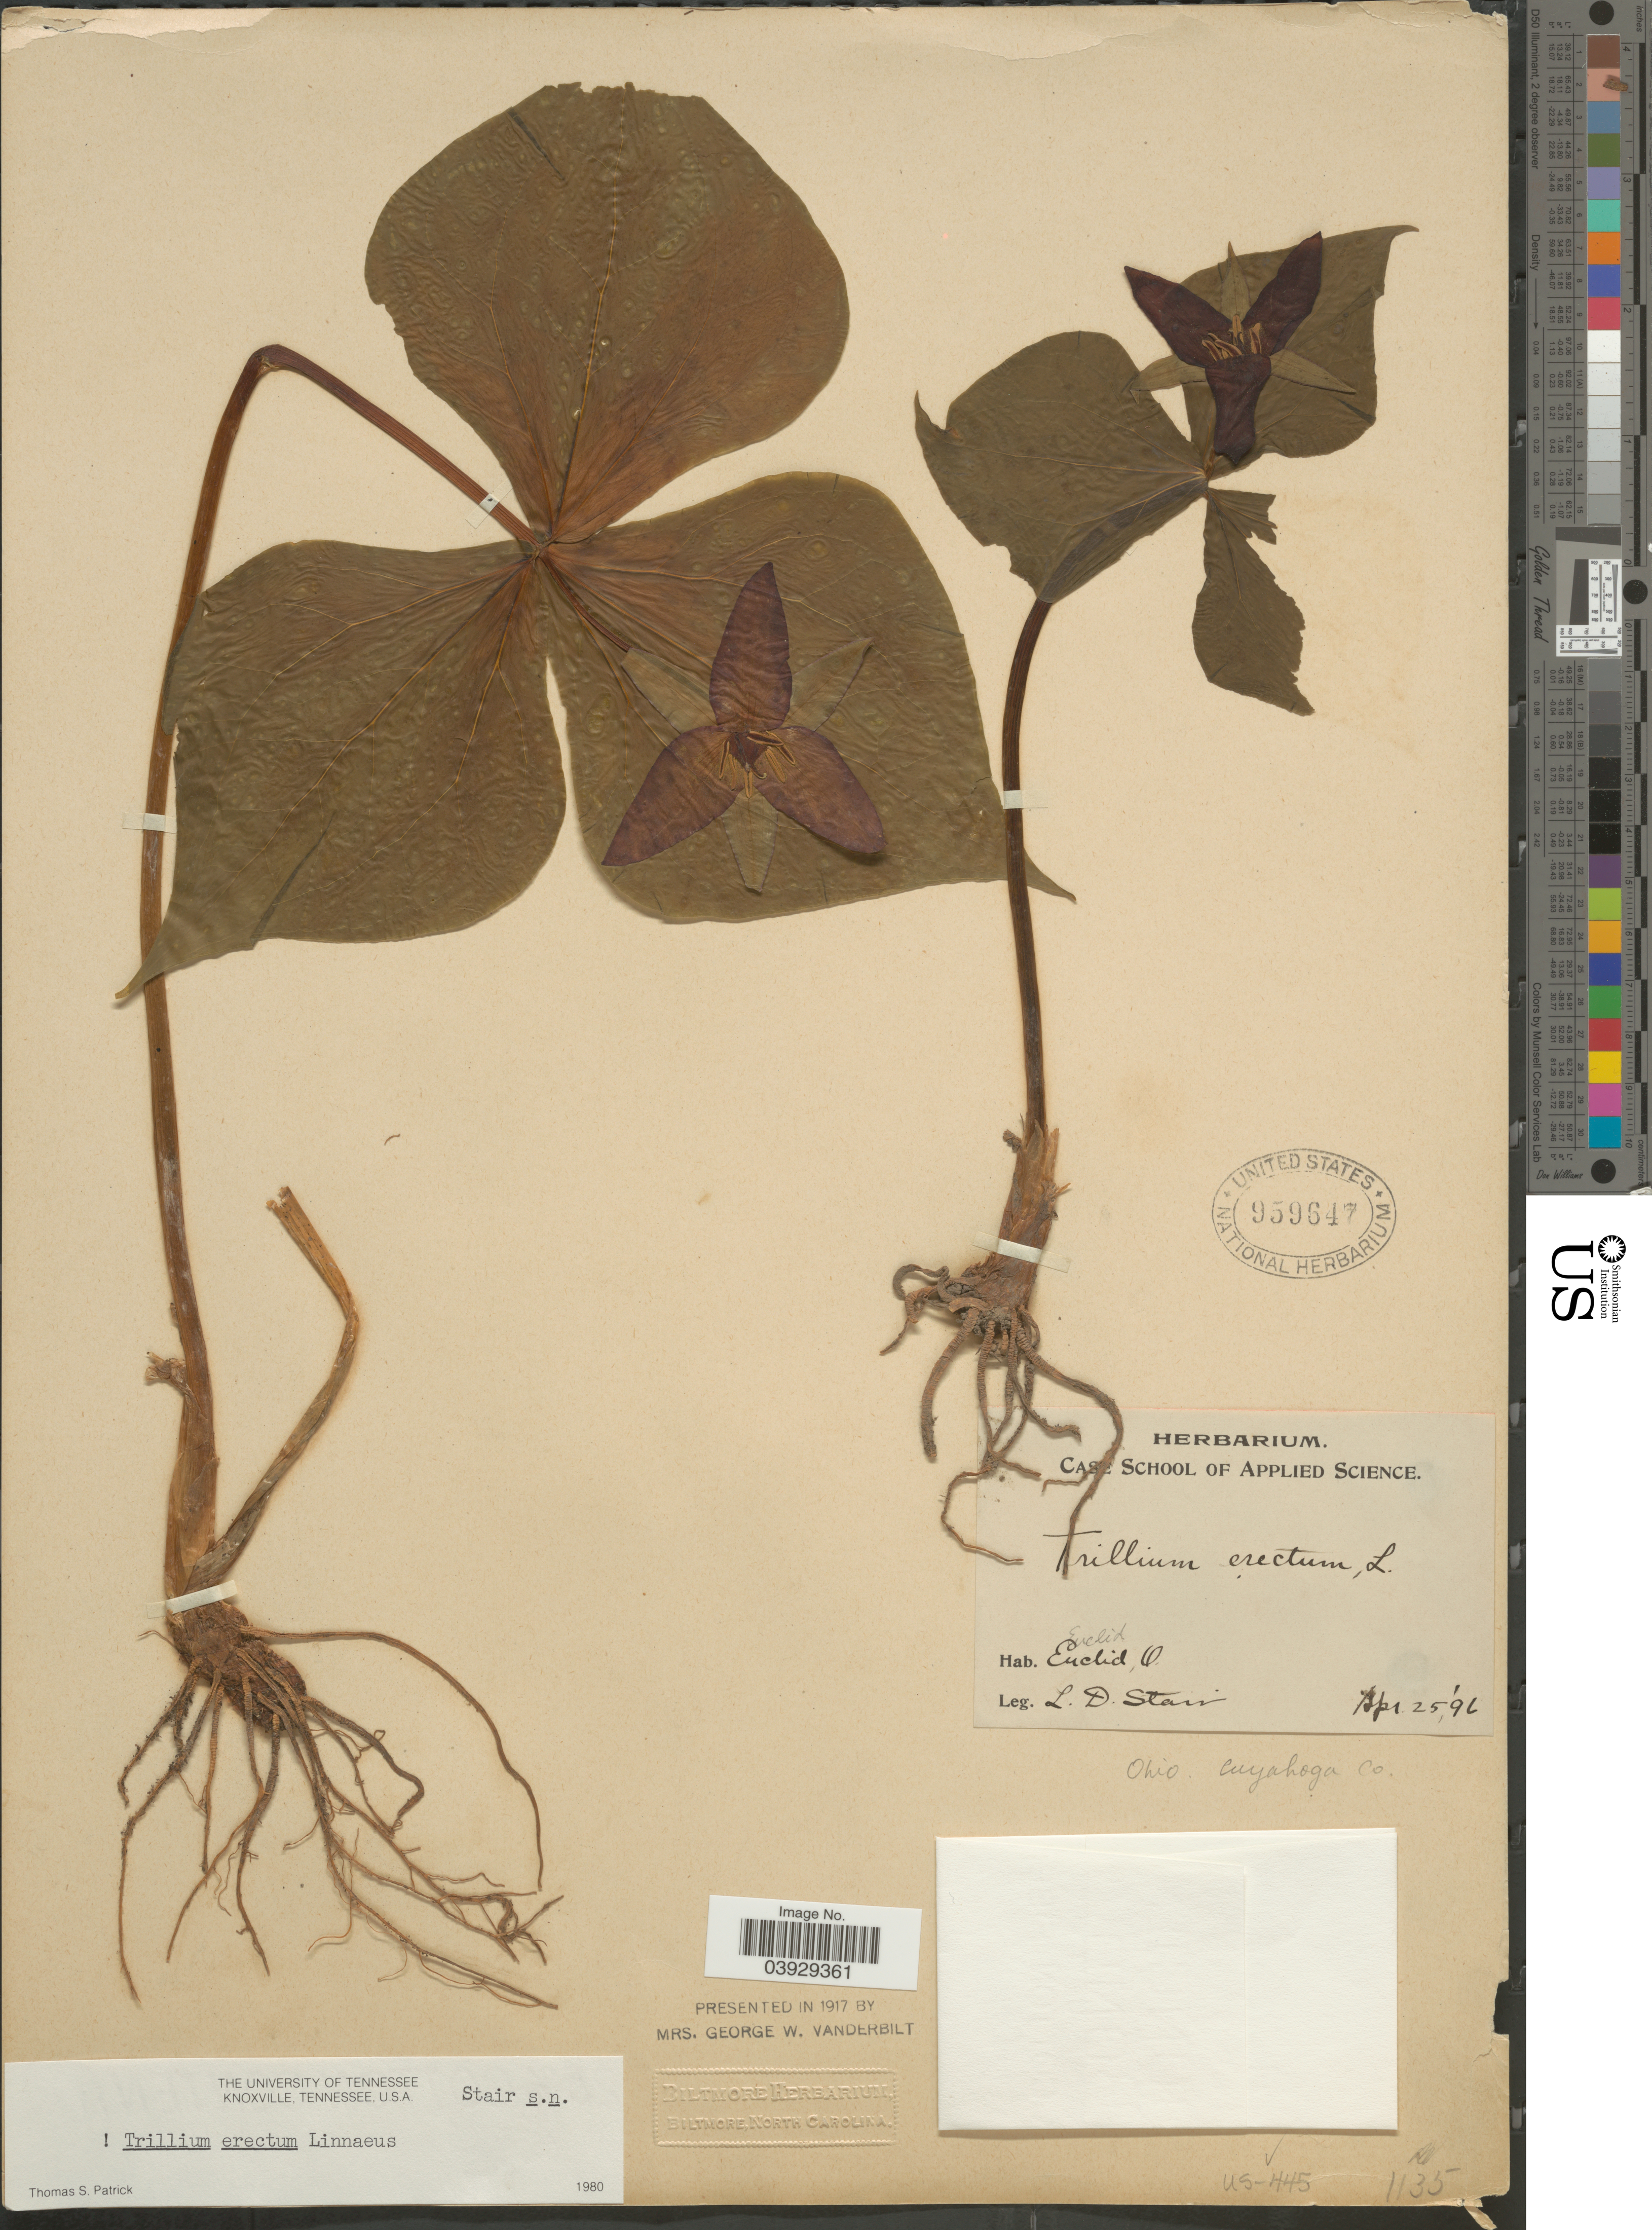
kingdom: Plantae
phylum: Tracheophyta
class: Liliopsida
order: Liliales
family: Melanthiaceae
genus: Trillium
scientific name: Trillium erectum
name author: L.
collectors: L. Stair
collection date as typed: Transcribed d/m/y: 25/4/96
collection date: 1896-04-25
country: United States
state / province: Ohio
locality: Euclid. Cuyahoga Co.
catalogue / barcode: US 959647